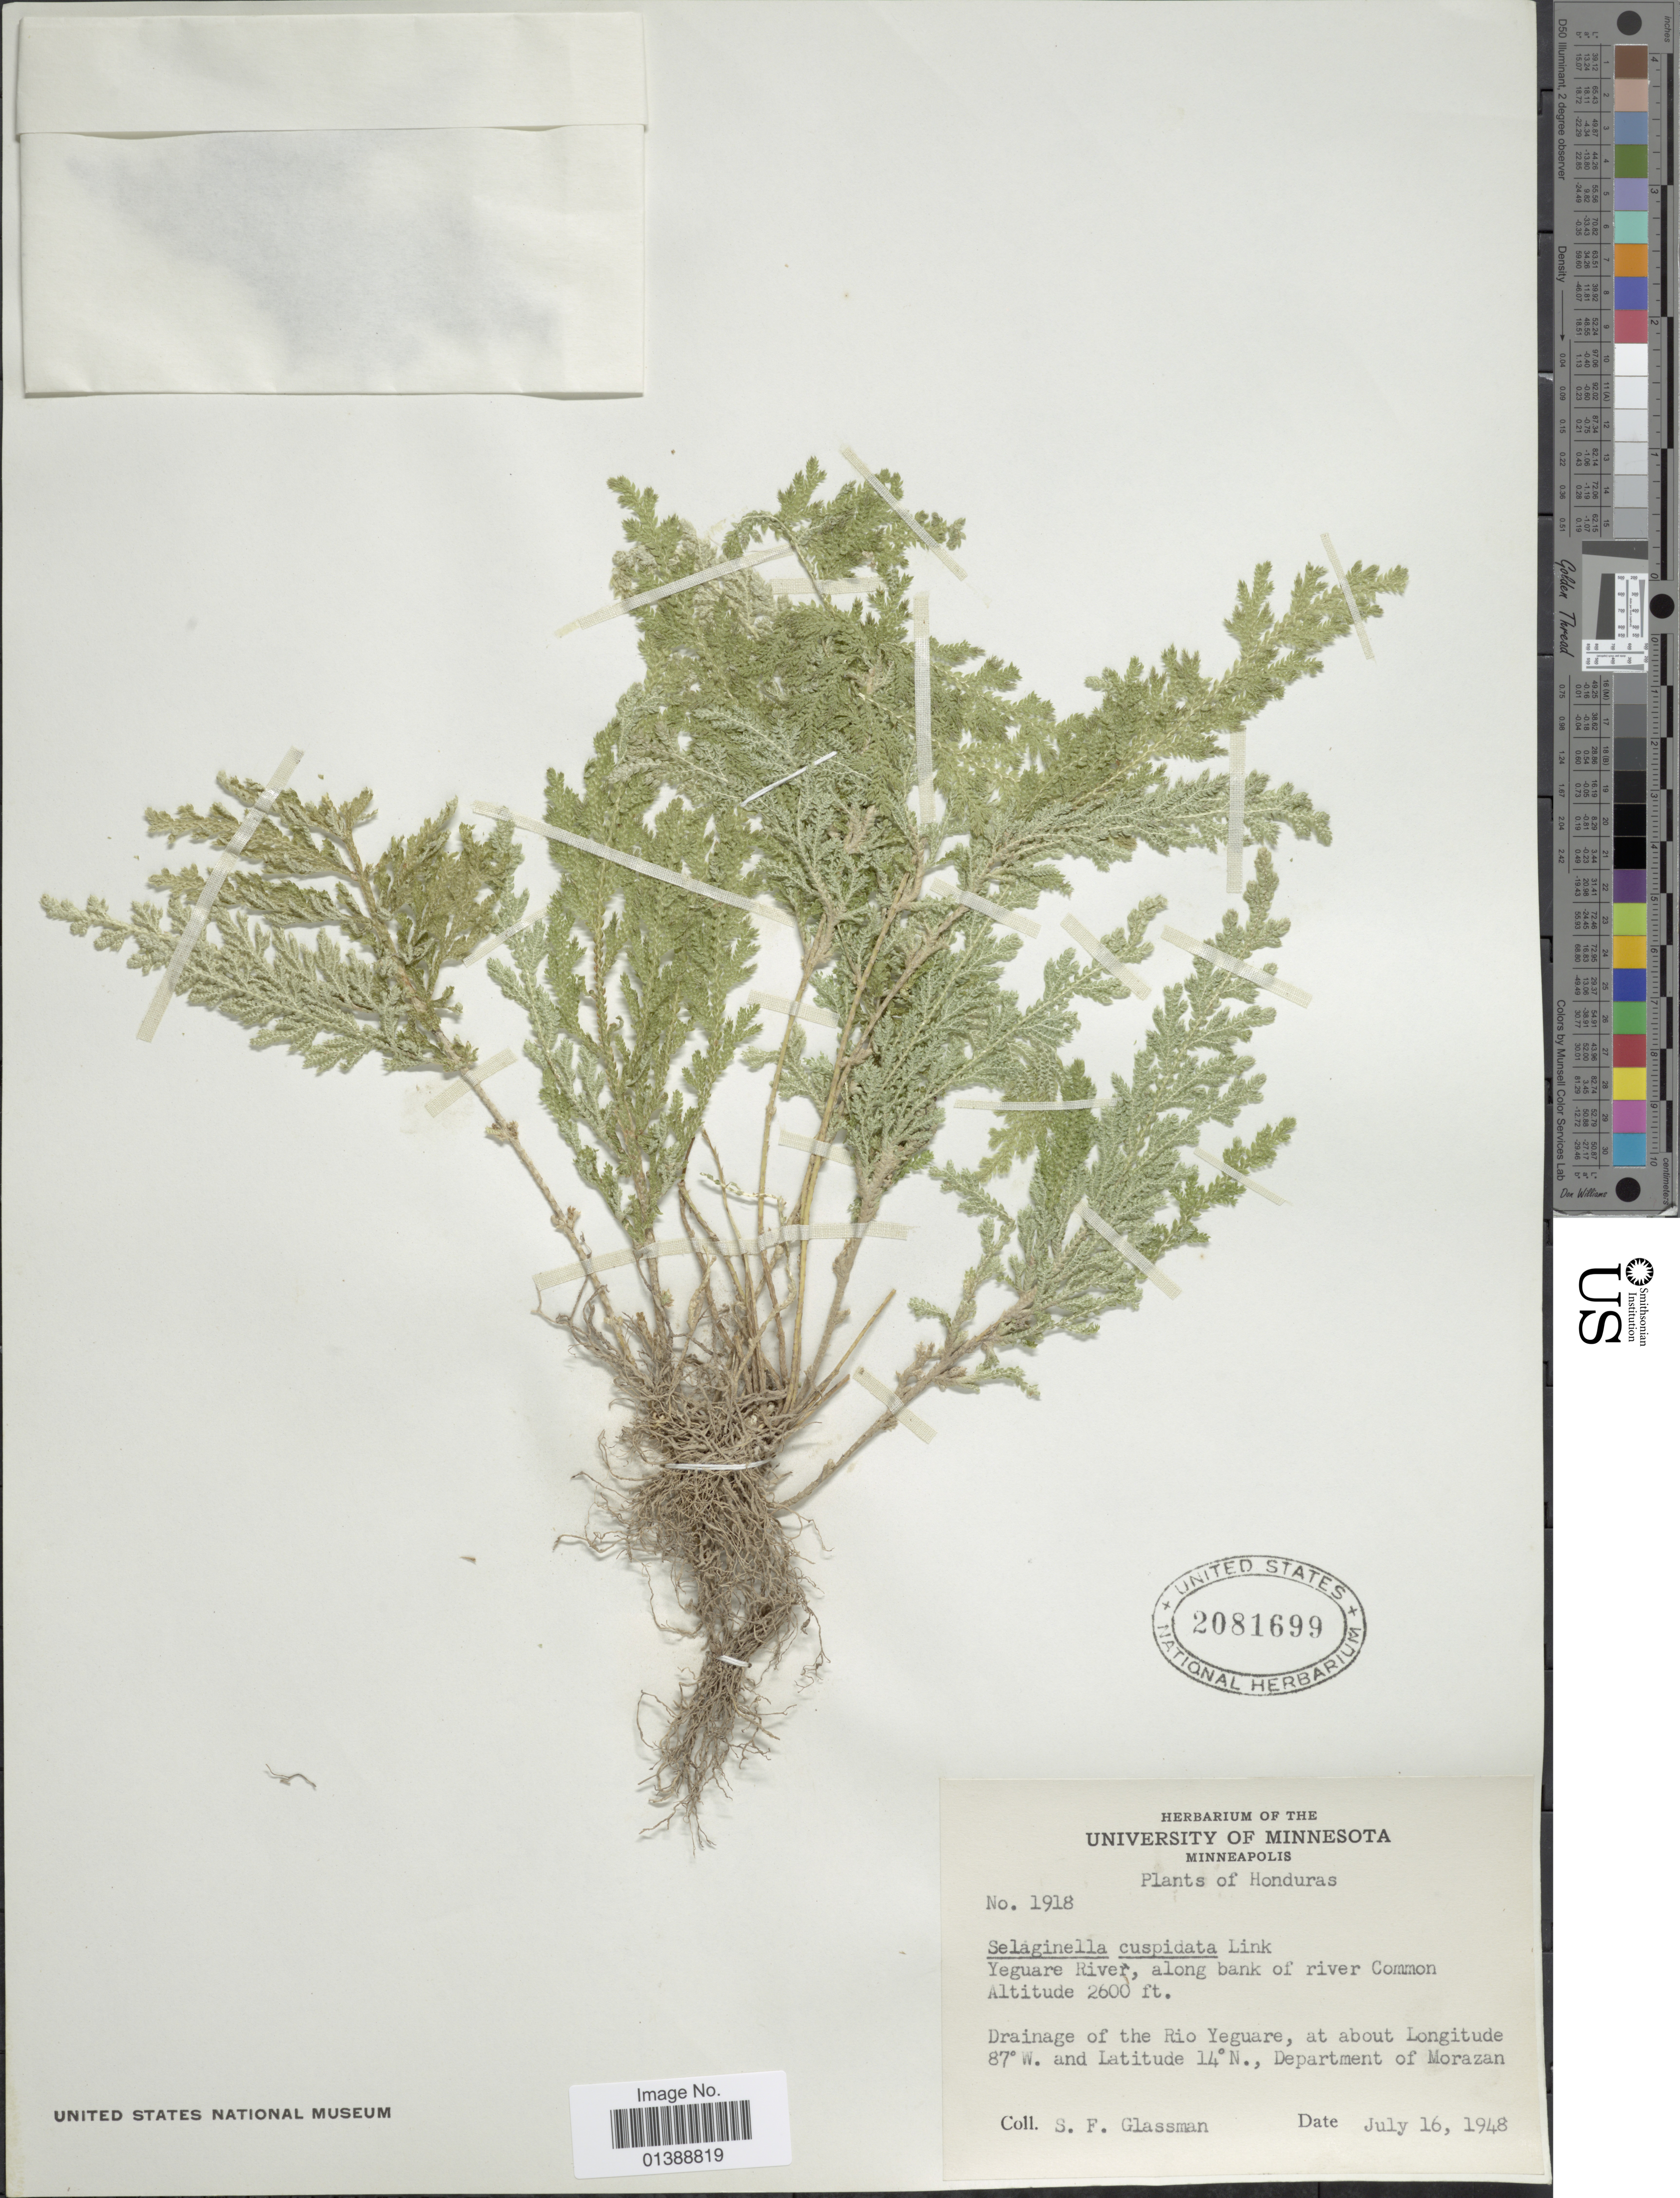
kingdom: Plantae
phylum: Tracheophyta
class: Lycopodiopsida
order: Selaginellales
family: Selaginellaceae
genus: Selaginella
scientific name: Selaginella pallescens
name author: (C. Presl) Spring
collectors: S. F. Glassman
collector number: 1918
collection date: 1948-07-16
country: Honduras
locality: Yeguare River, along banl of river Common, Drainage of the Rio Yeguare, Departent of Morazan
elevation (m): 792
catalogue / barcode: US 2081699